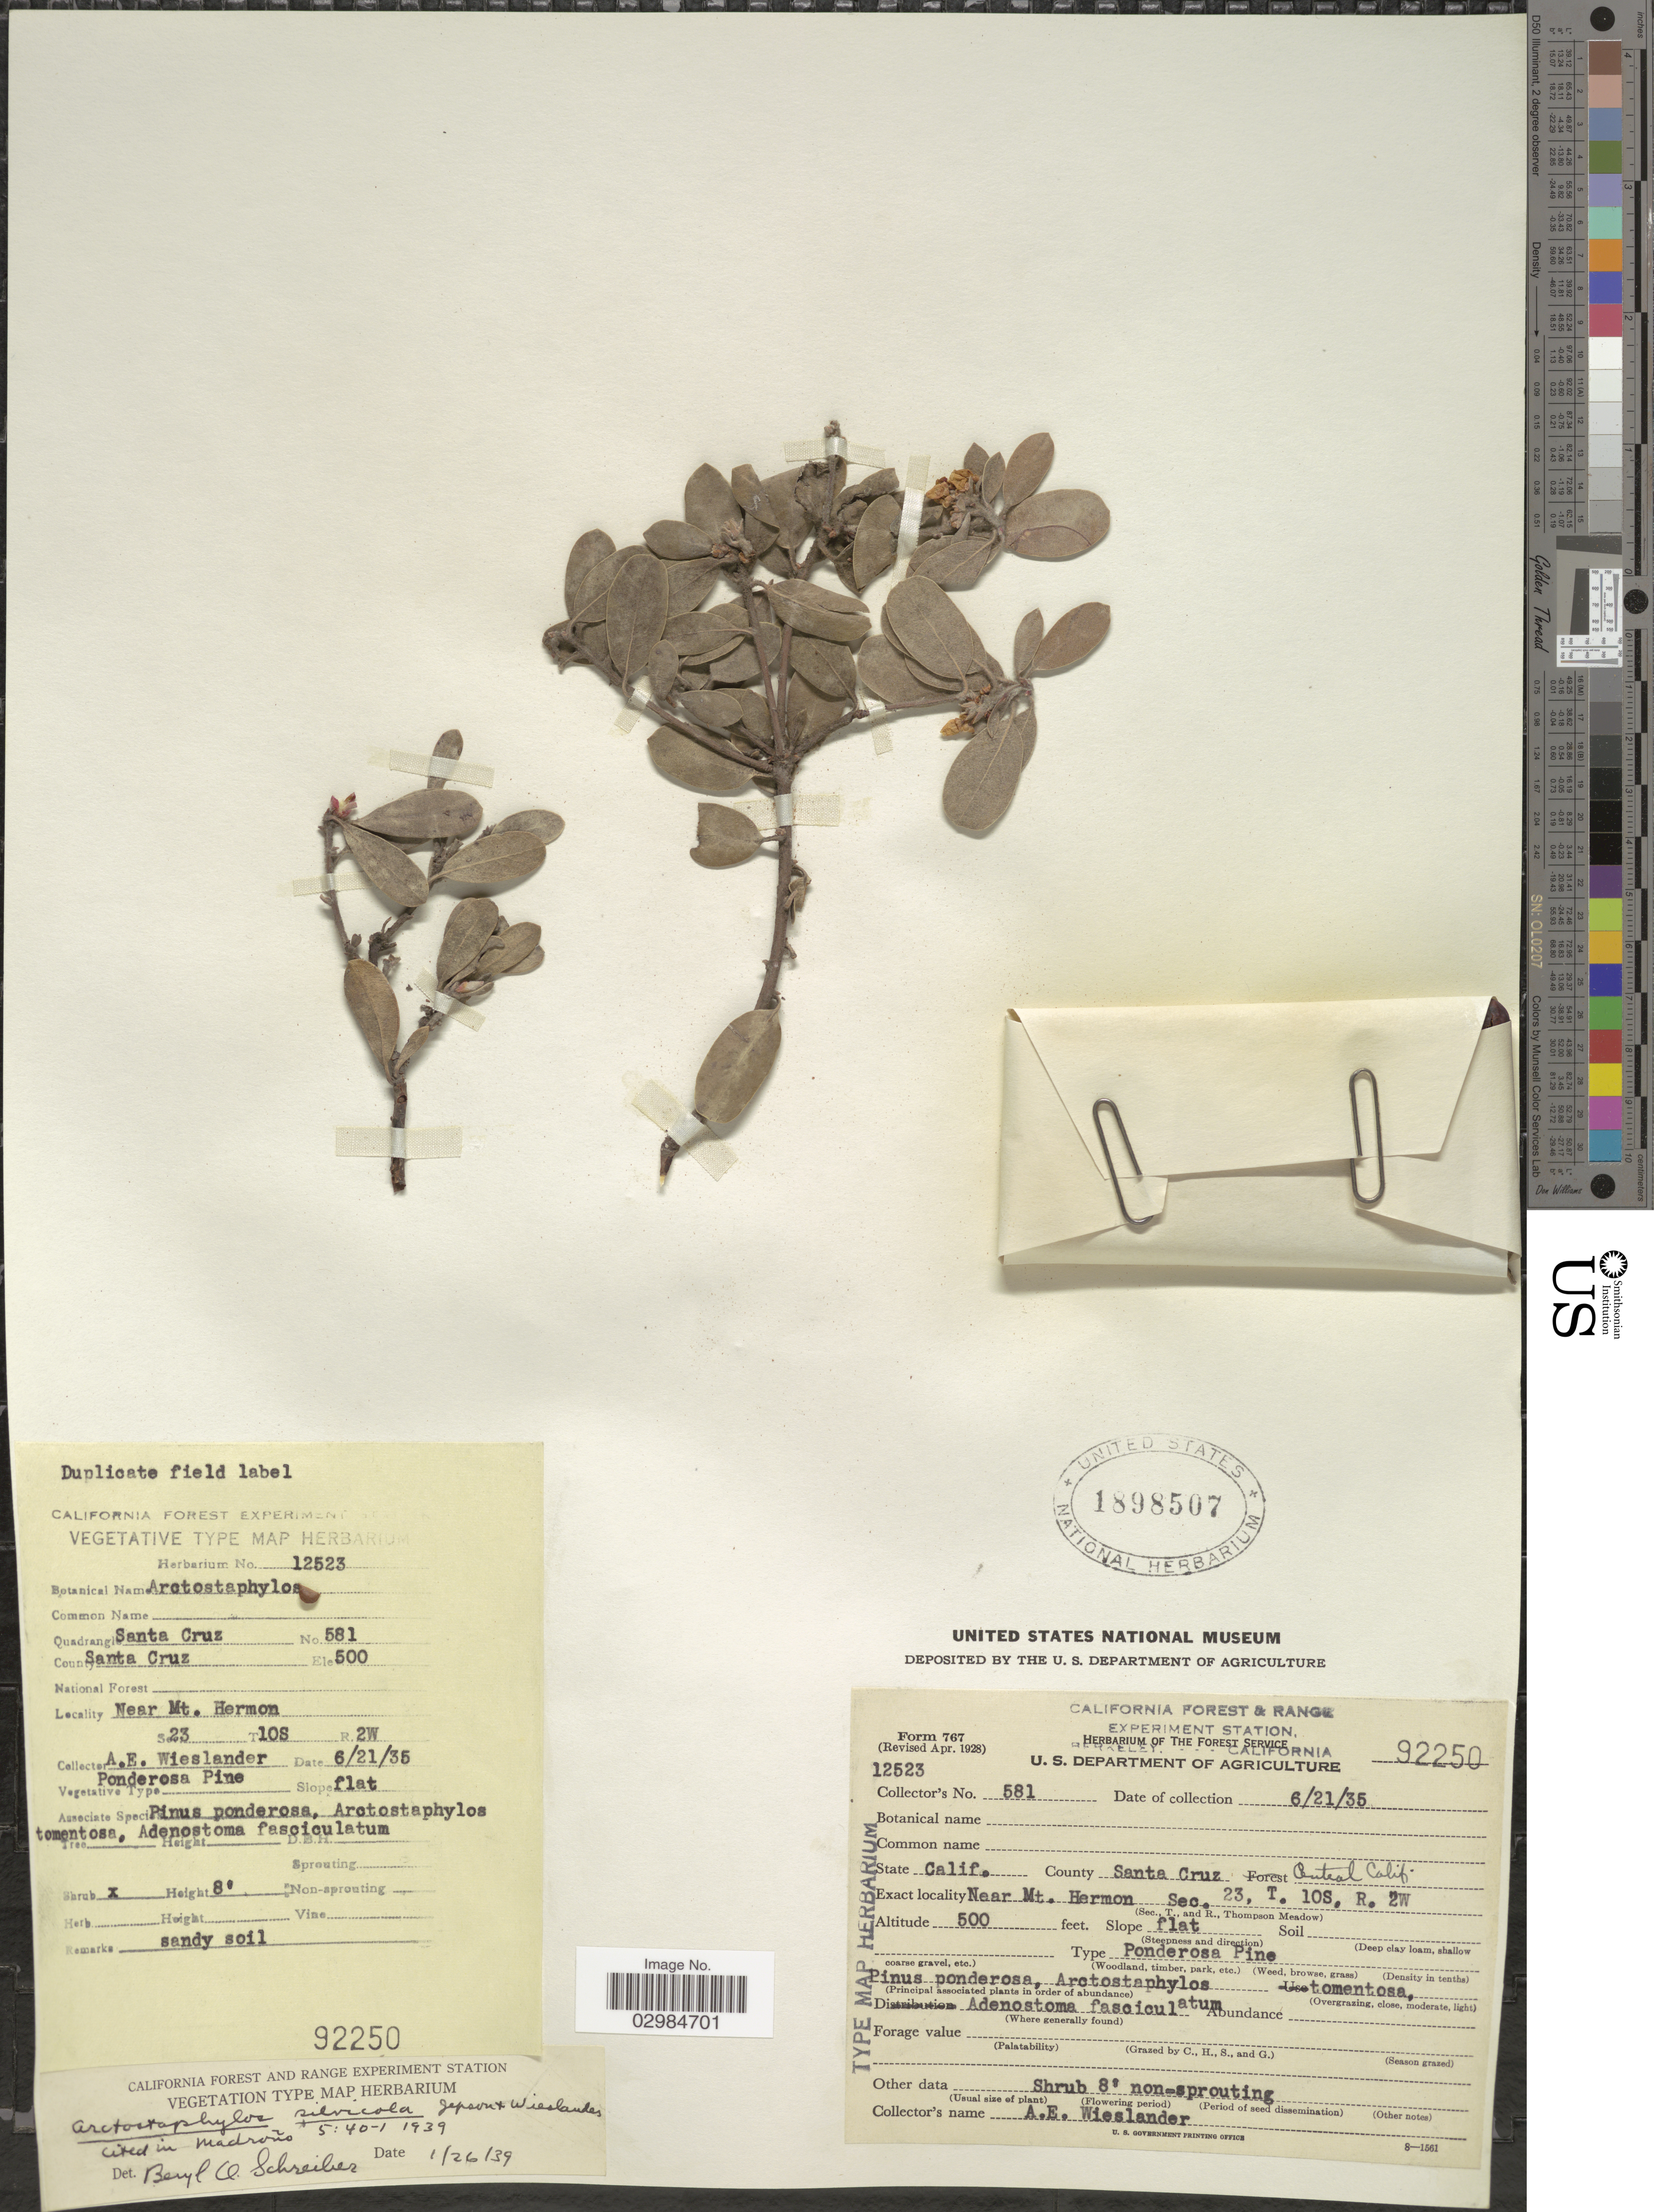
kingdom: Plantae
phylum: Tracheophyta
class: Magnoliopsida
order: Ericales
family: Ericaceae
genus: Arctostaphylos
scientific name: Arctostaphylos silvicola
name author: Jeps. & Wiesl.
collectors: A. E. Wieslander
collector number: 581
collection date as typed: Transcribed d/m/y: 21/6/35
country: United States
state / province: California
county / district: Santa Cruz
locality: Santa Cruz. County Santa Cruz. Central Calif. Near Mt. Hermon Sec. 23, T10S, R2W.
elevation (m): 152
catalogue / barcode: US 1898507